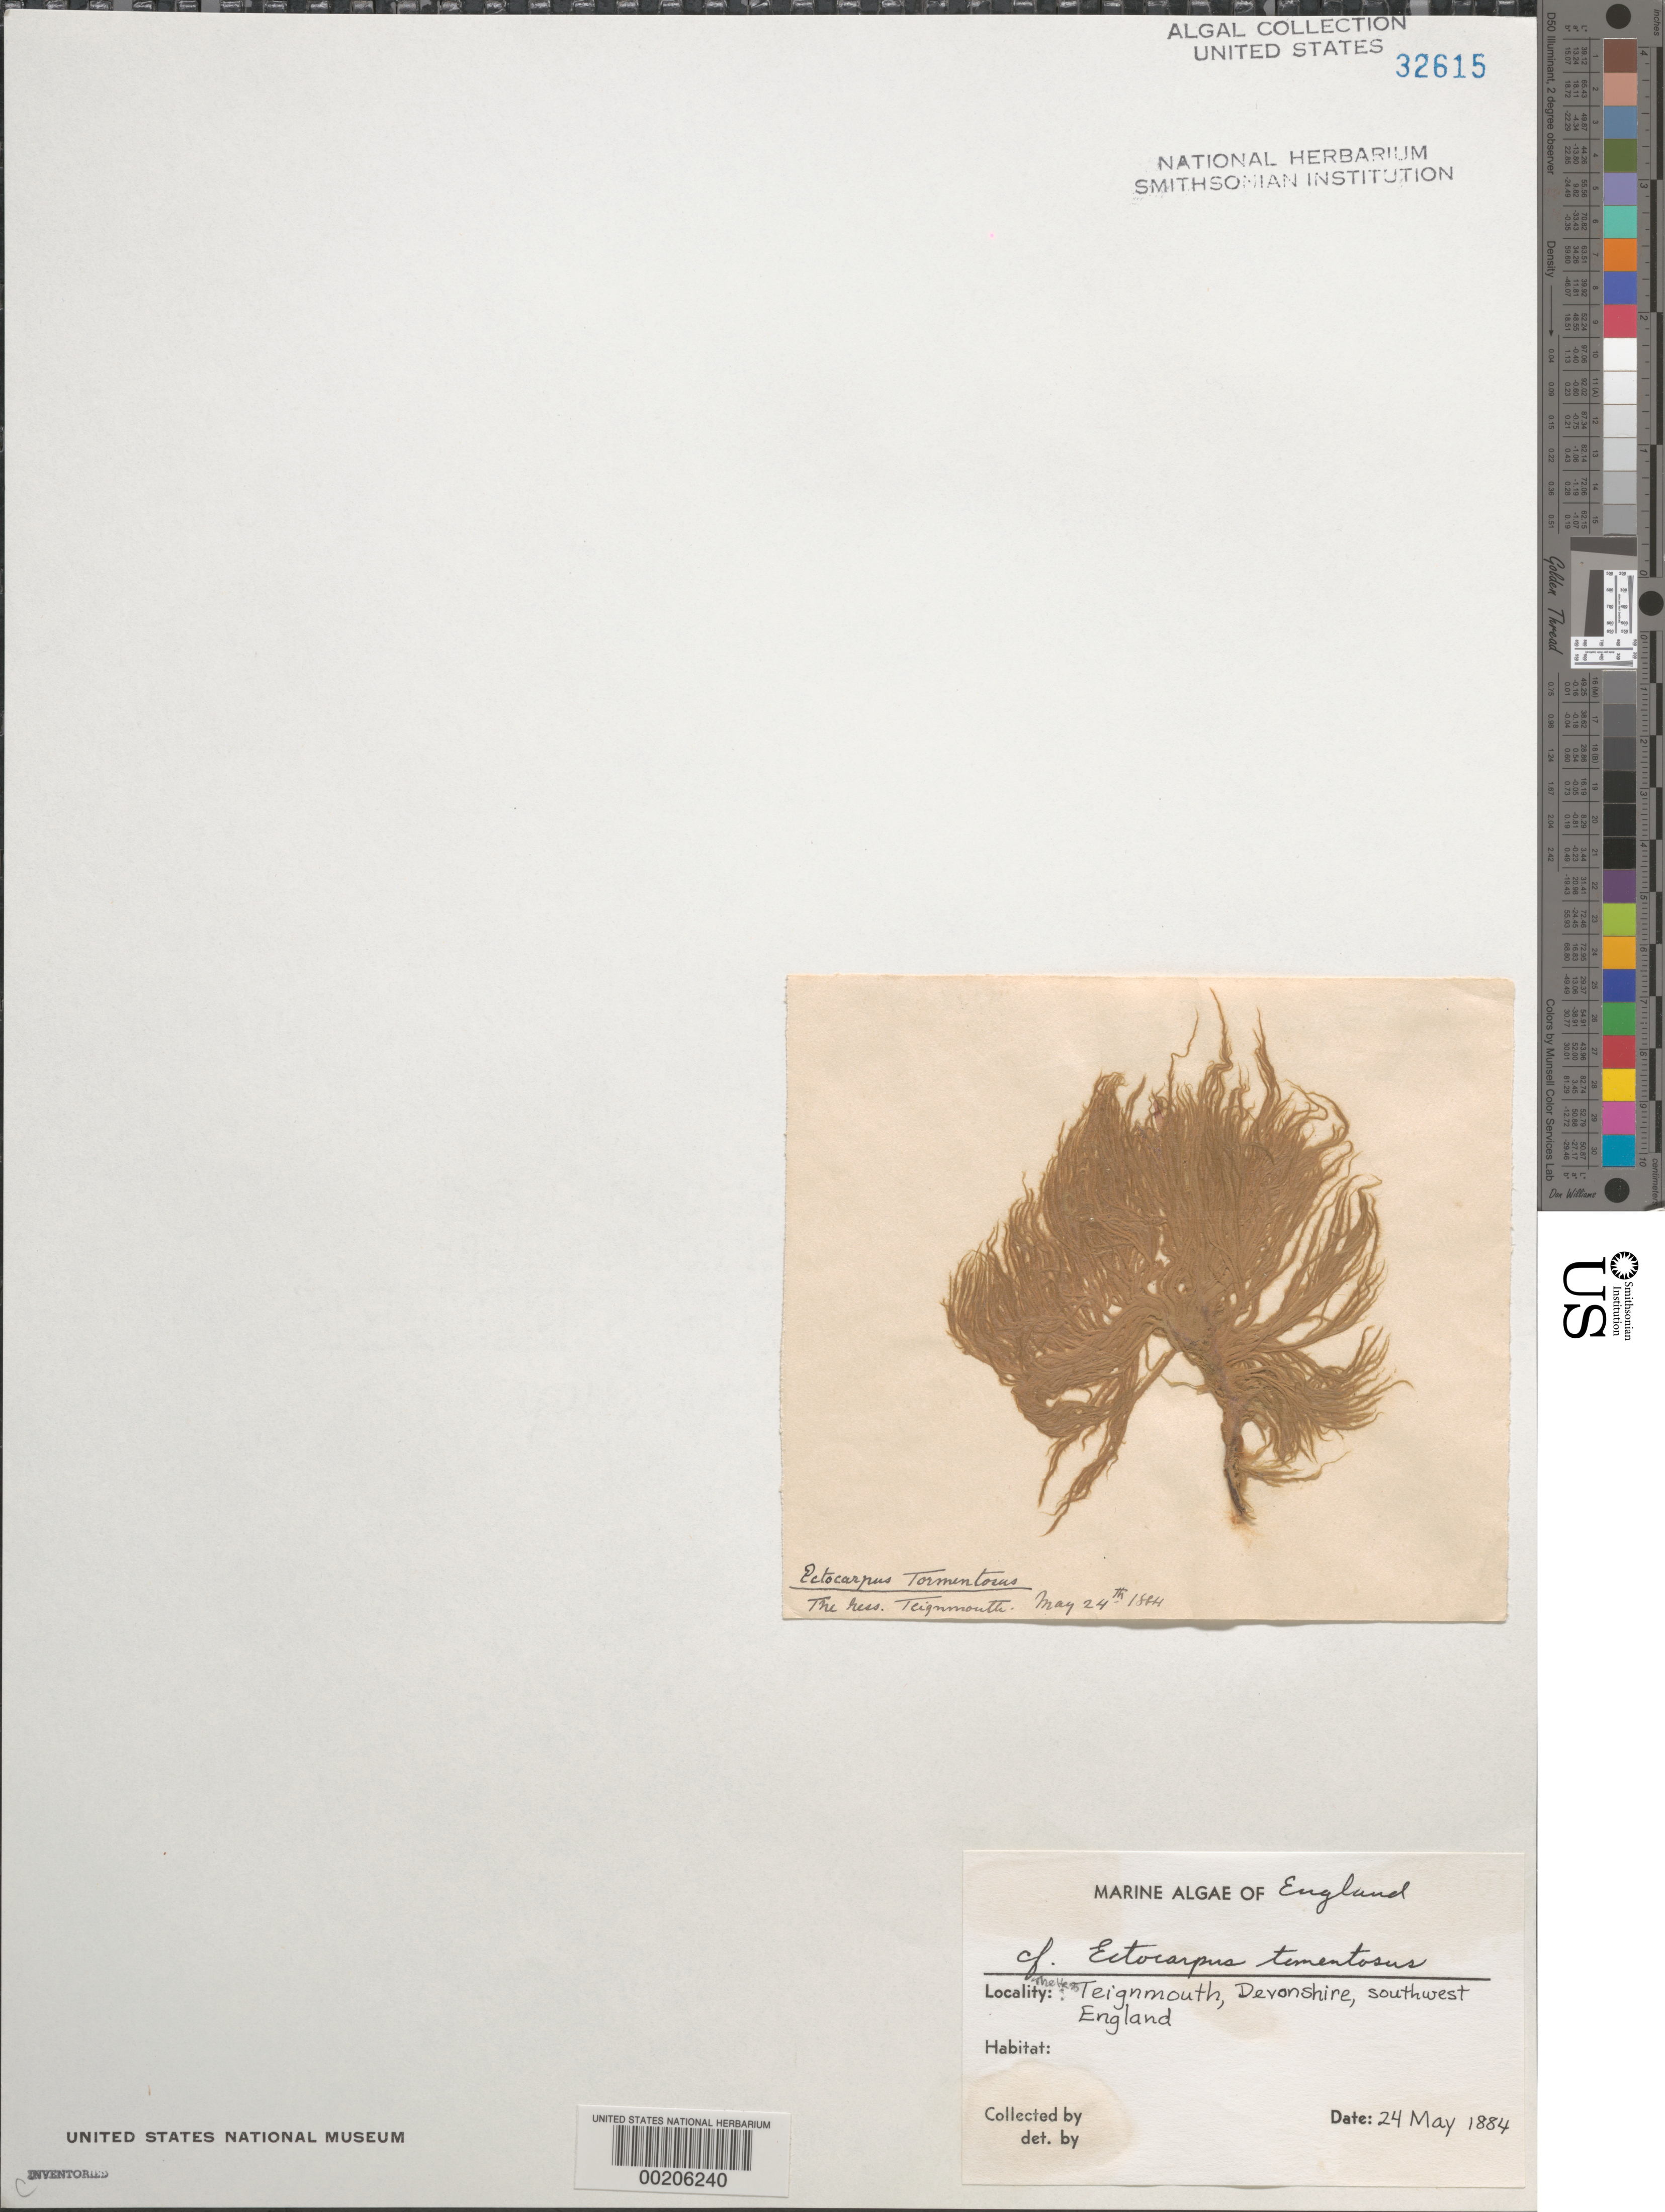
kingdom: Chromista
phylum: Ochrophyta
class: Phaeophyceae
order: Ectocarpales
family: Ectocarpaceae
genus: Spongonema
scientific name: Spongonema tomentosum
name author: (Huds.) Kütz.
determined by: Algae name updating Project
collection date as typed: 24 May 1884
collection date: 1884-05-24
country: United Kingdom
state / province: England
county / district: Devon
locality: Teignmouth, The Hess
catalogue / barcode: US 32615